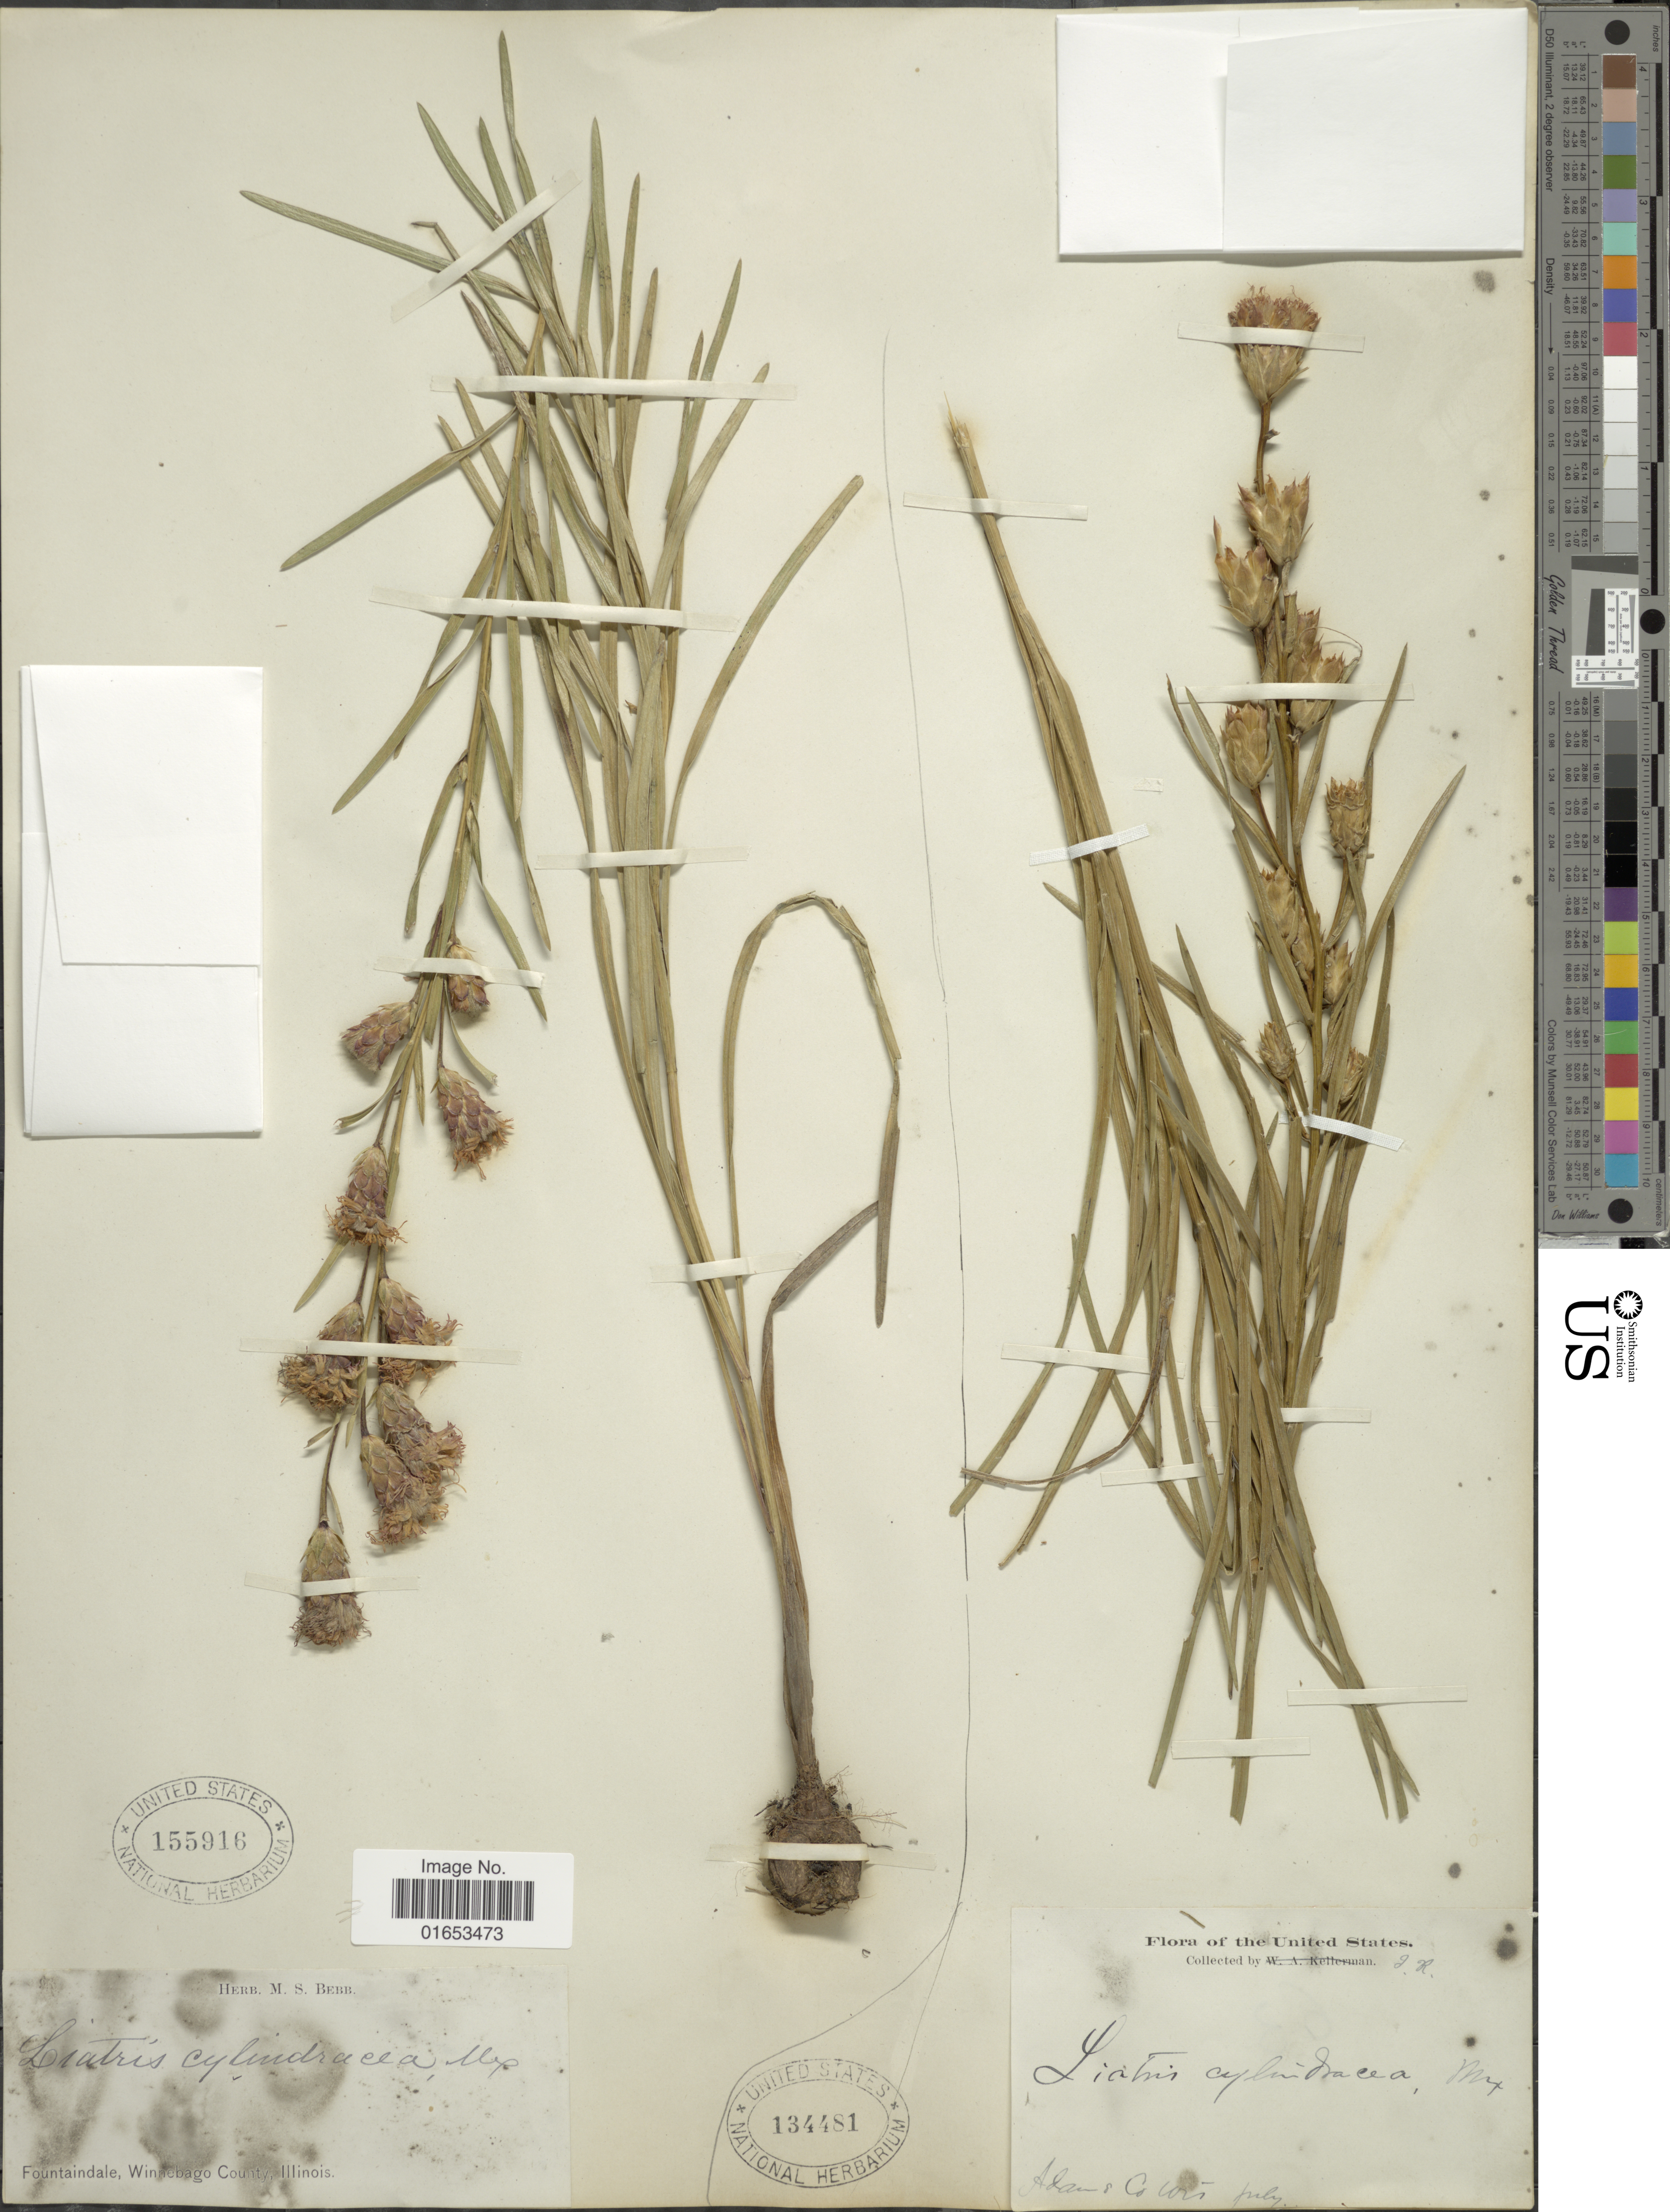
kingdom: Plantae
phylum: Tracheophyta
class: Magnoliopsida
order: Asterales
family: Asteraceae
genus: Liatris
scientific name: Liatris cylindracea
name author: Michaux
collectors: M. Bebb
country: United States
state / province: Illinois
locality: Fountaindale, Winnebago County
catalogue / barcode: US 155916